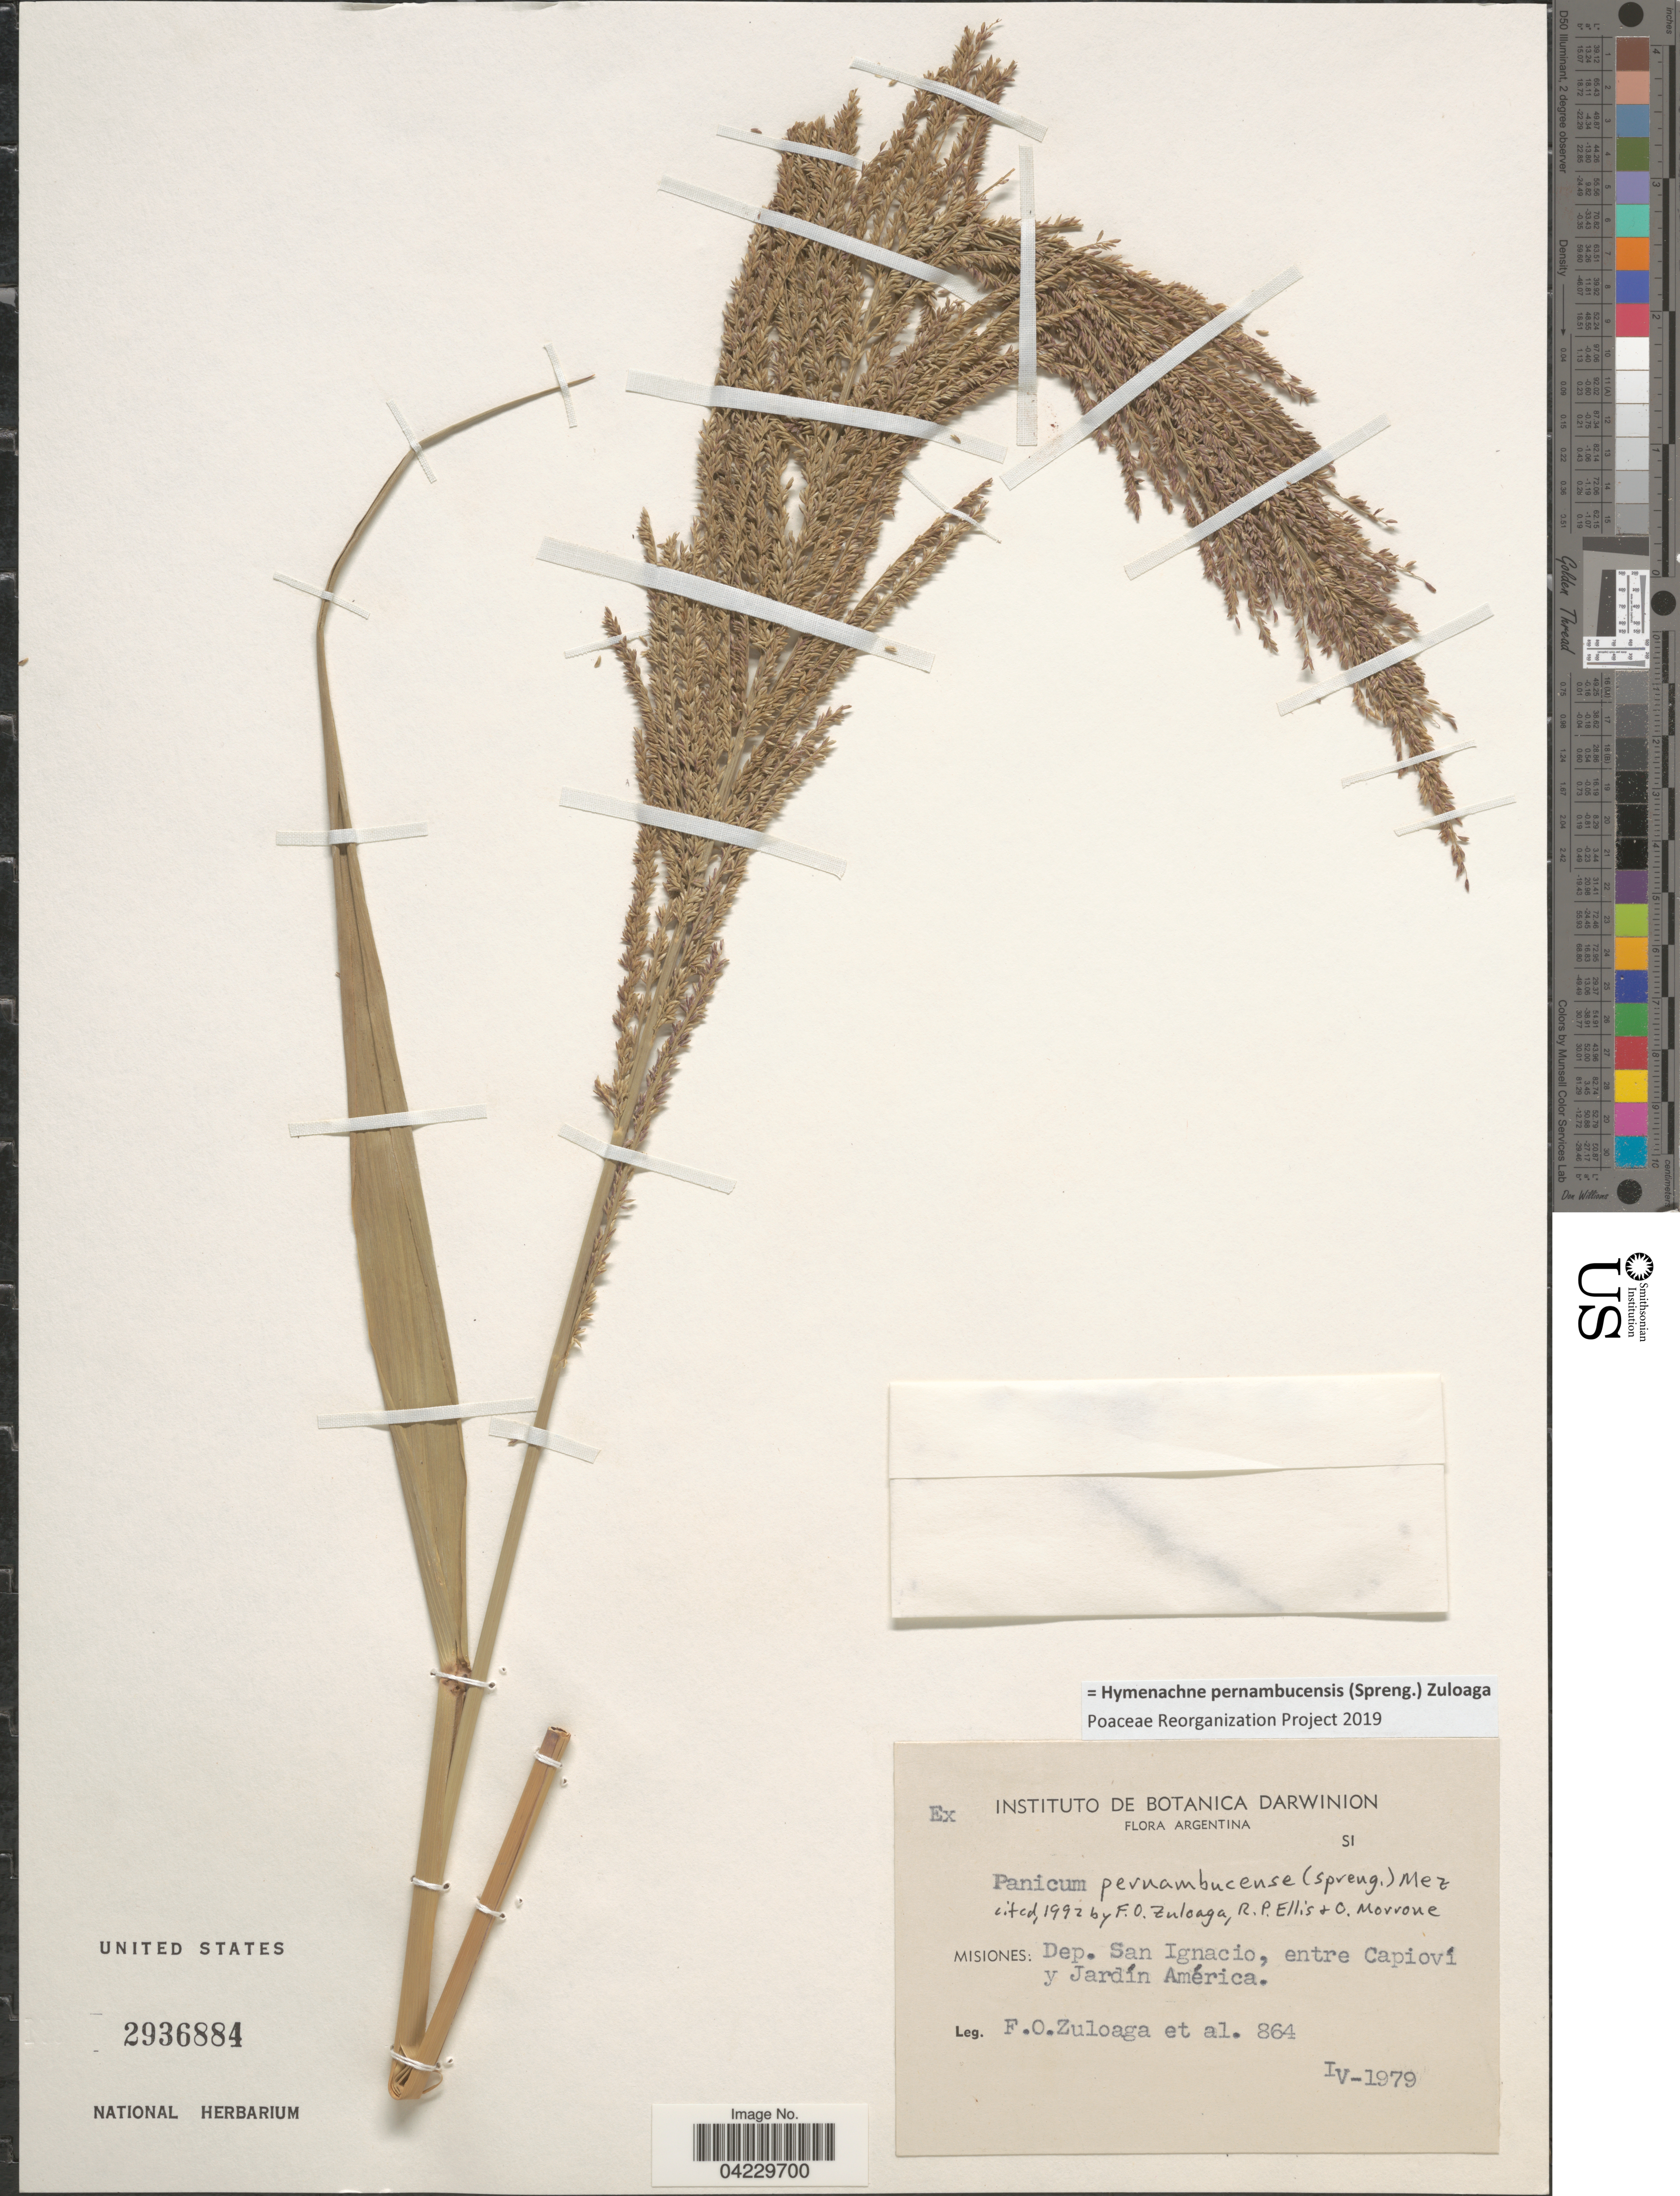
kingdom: Plantae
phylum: Tracheophyta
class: Liliopsida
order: Poales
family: Poaceae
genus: Hymenachne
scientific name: Hymenachne pernambucensis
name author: (Spreng.) Zuloaga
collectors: F. O. Zuloaga & et al.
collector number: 864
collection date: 1979-04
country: Argentina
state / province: Misiones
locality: Dep. San Ignacio, entre Capioví y Jardín América.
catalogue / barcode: US 2936884